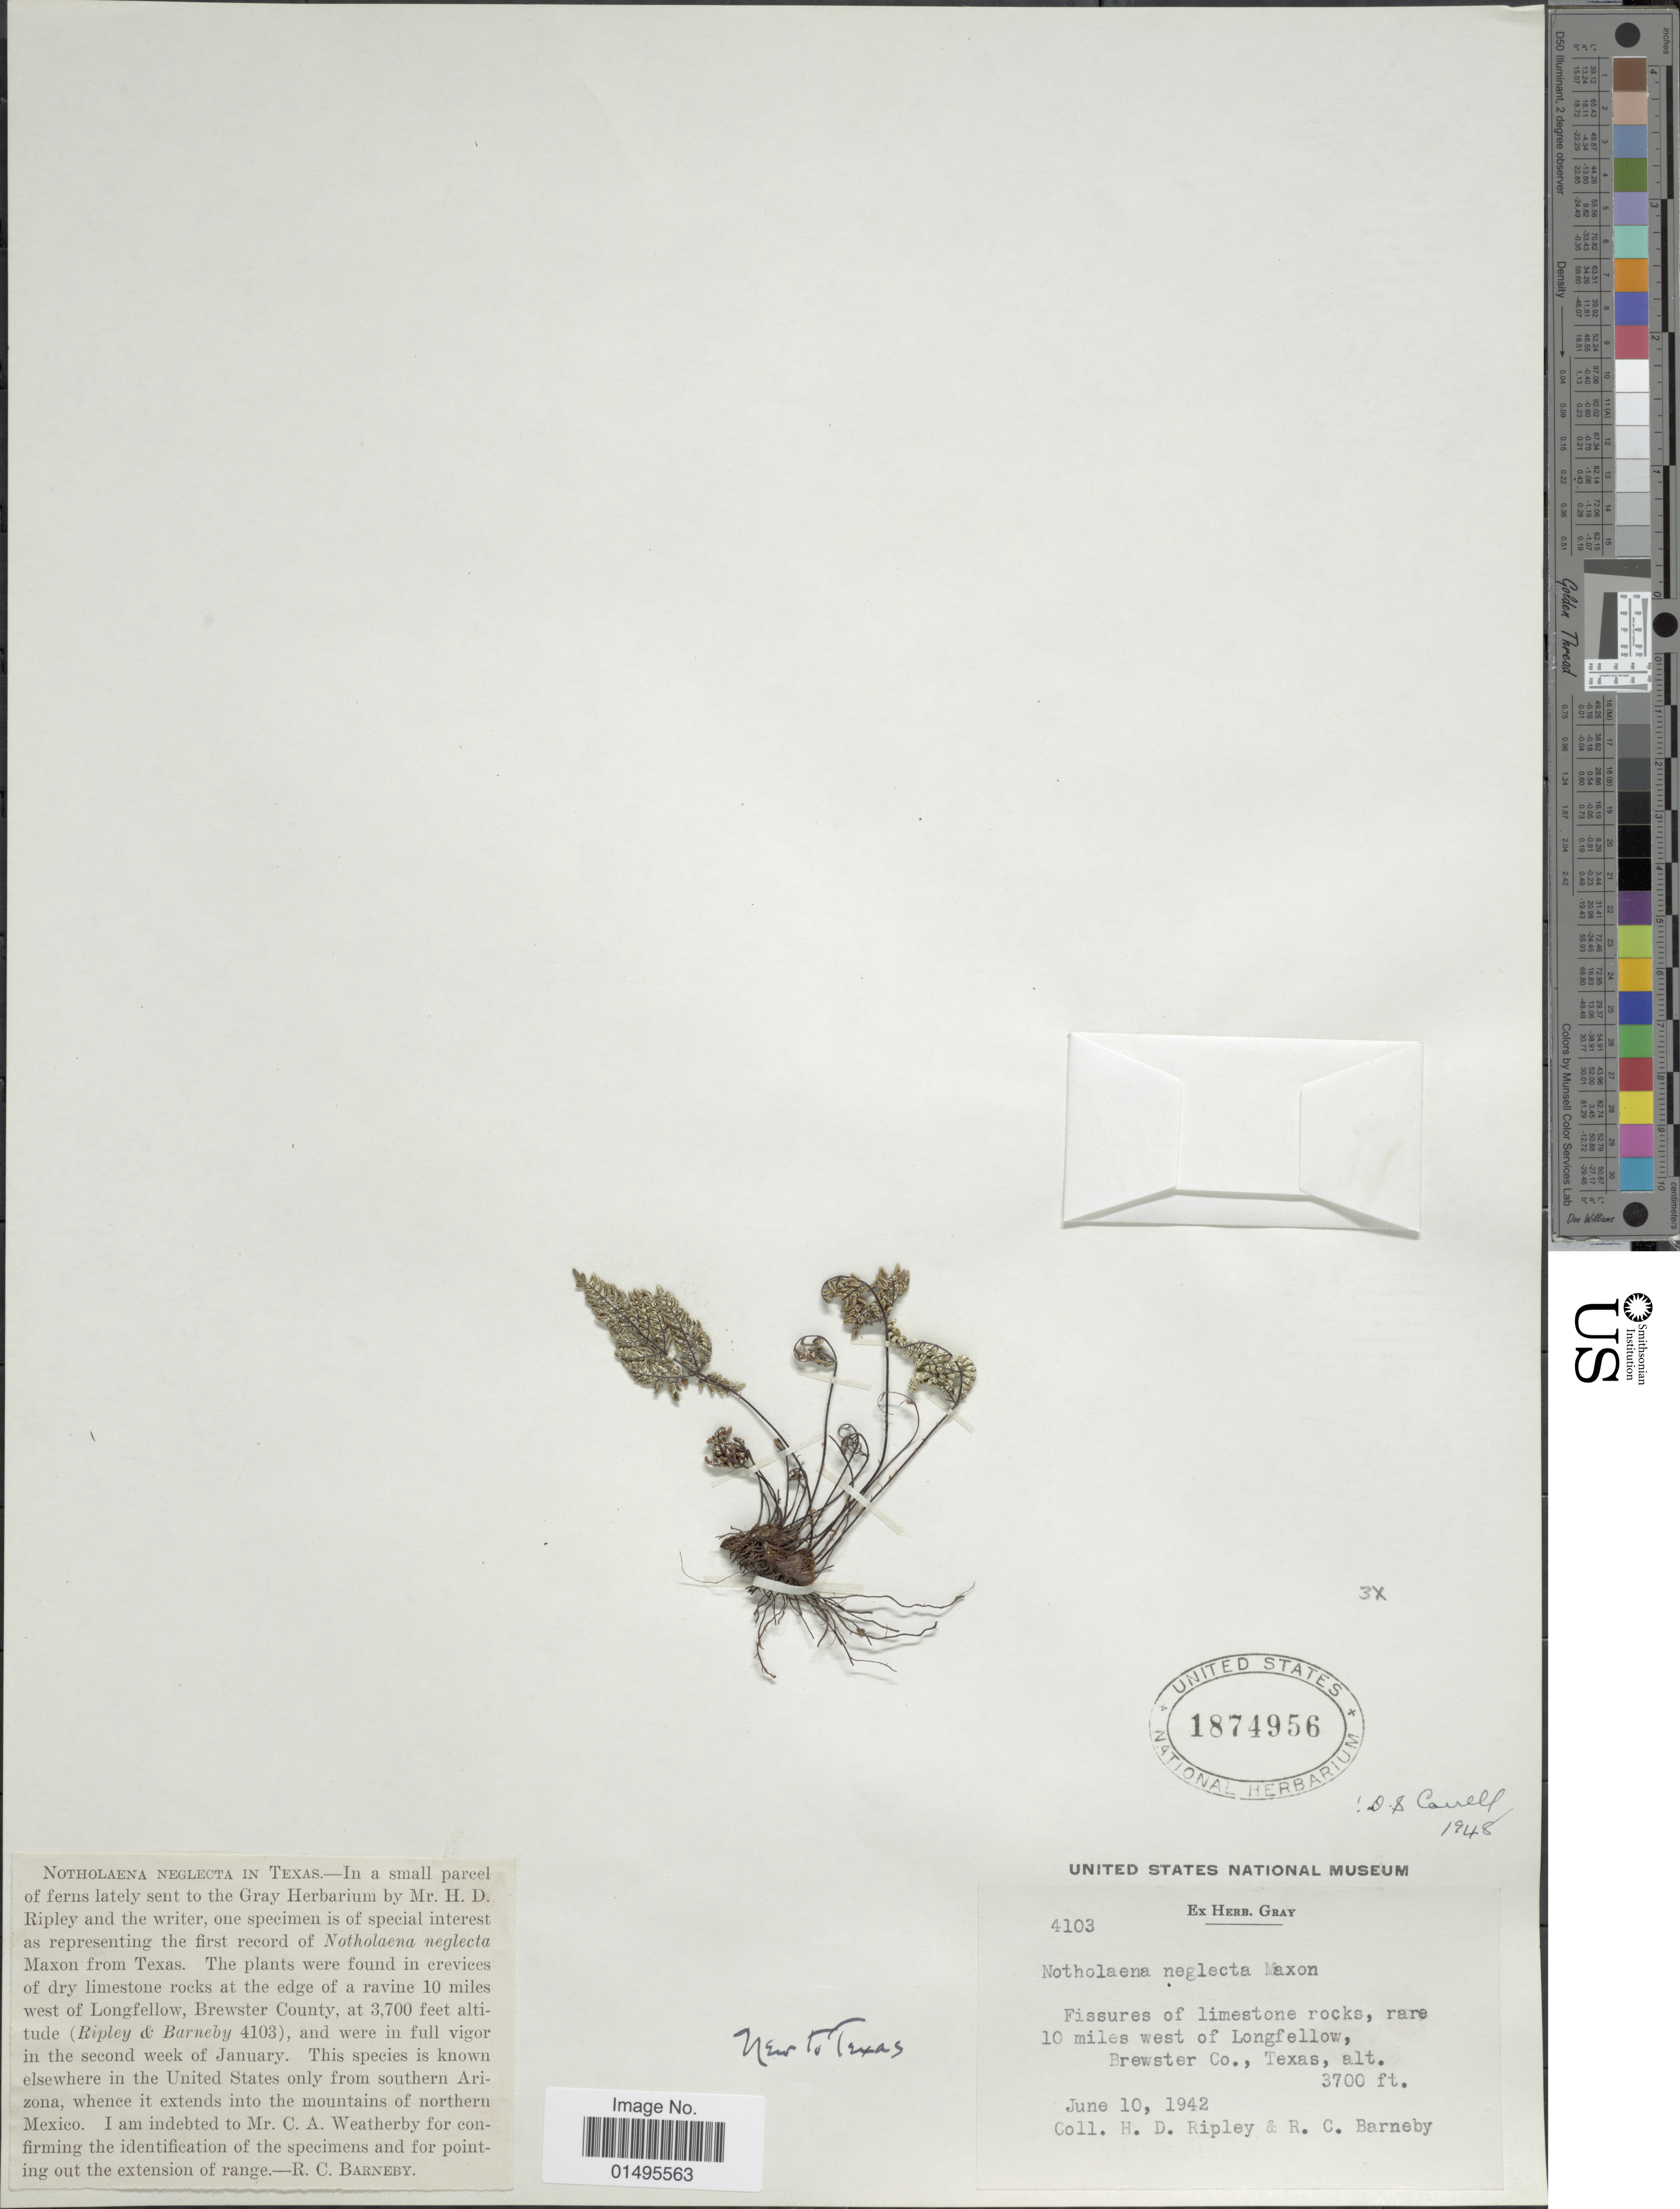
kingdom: Plantae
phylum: Tracheophyta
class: Polypodiopsida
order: Polypodiales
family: Pteridaceae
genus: Notholaena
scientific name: Notholaena neglecta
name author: Maxon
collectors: H. Ripley & R. C. Barneby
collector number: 4103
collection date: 1942-06-10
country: United States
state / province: Texas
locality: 10 miles west of Longfellow, Brewster Co.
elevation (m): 1128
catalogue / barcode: US 1874956